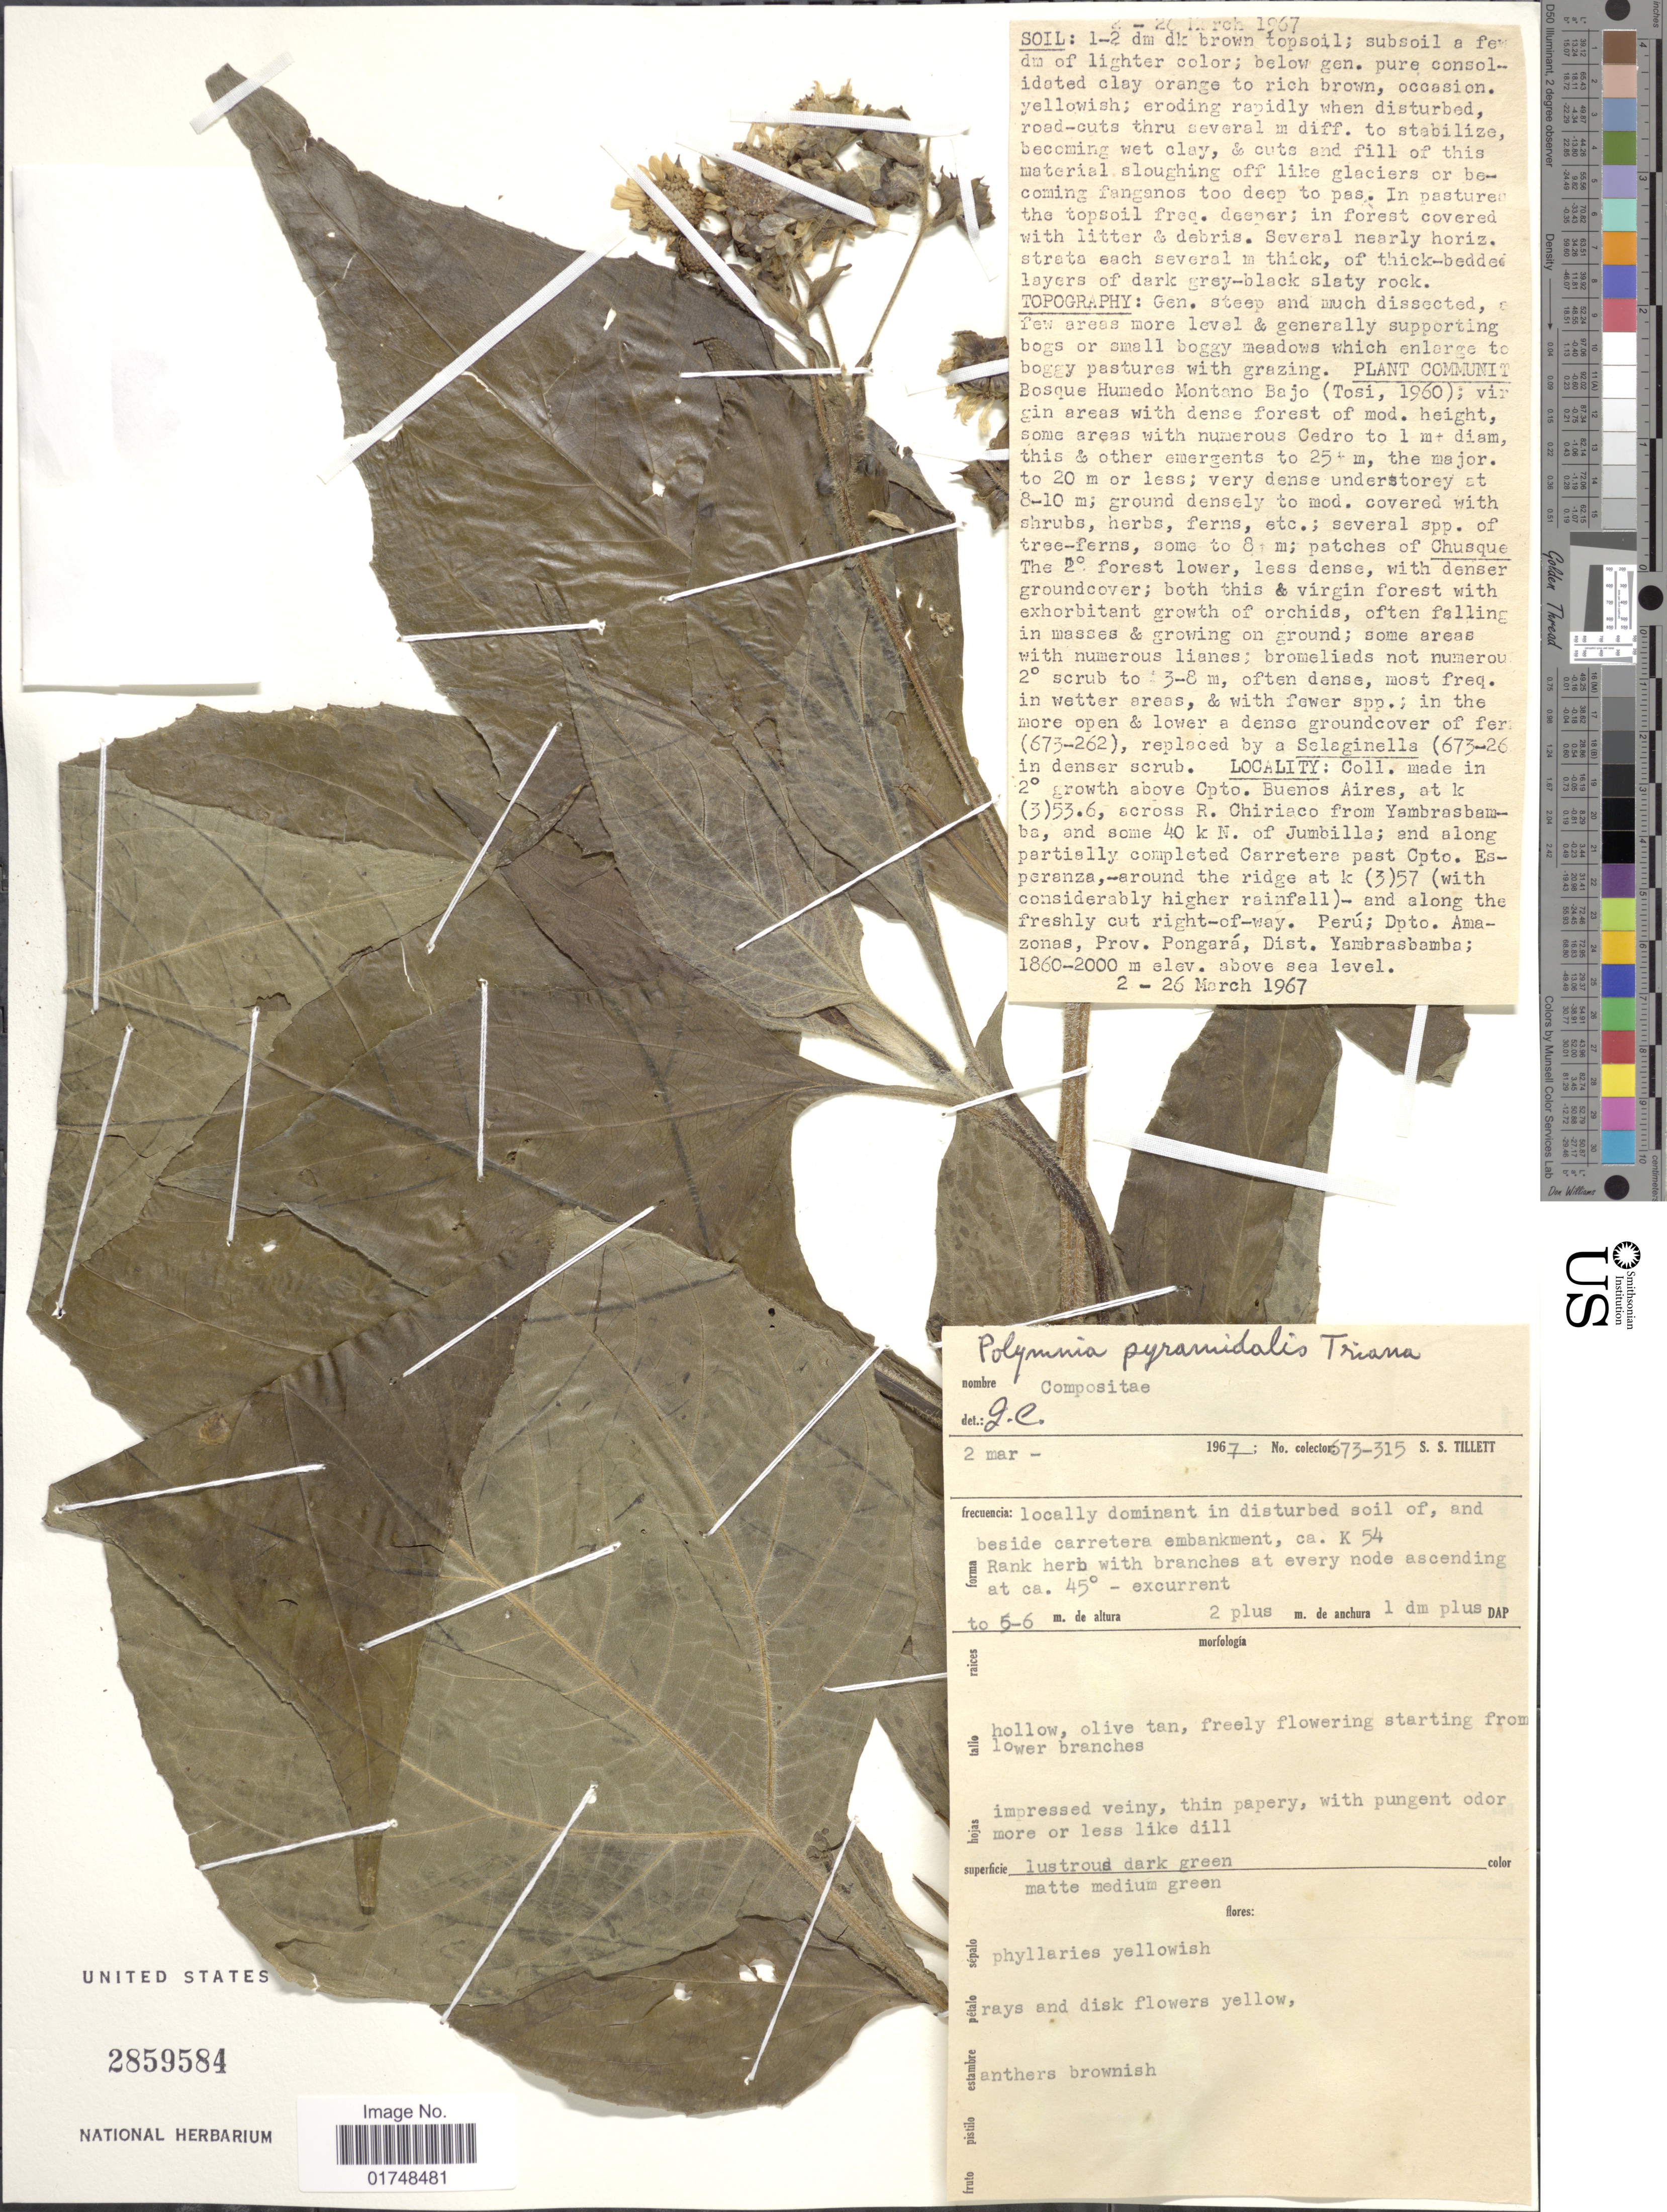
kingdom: Plantae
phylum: Tracheophyta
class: Magnoliopsida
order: Asterales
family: Asteraceae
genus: Smallanthus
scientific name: Smallanthus pyramidalis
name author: (Triana) H. Rob.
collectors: S. S. Tillett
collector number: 73-315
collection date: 1967-03-02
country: Argentina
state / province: Buenos Aires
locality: Prov. Pongara, Dist. Yambrasbamba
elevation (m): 1860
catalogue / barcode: US 2859584